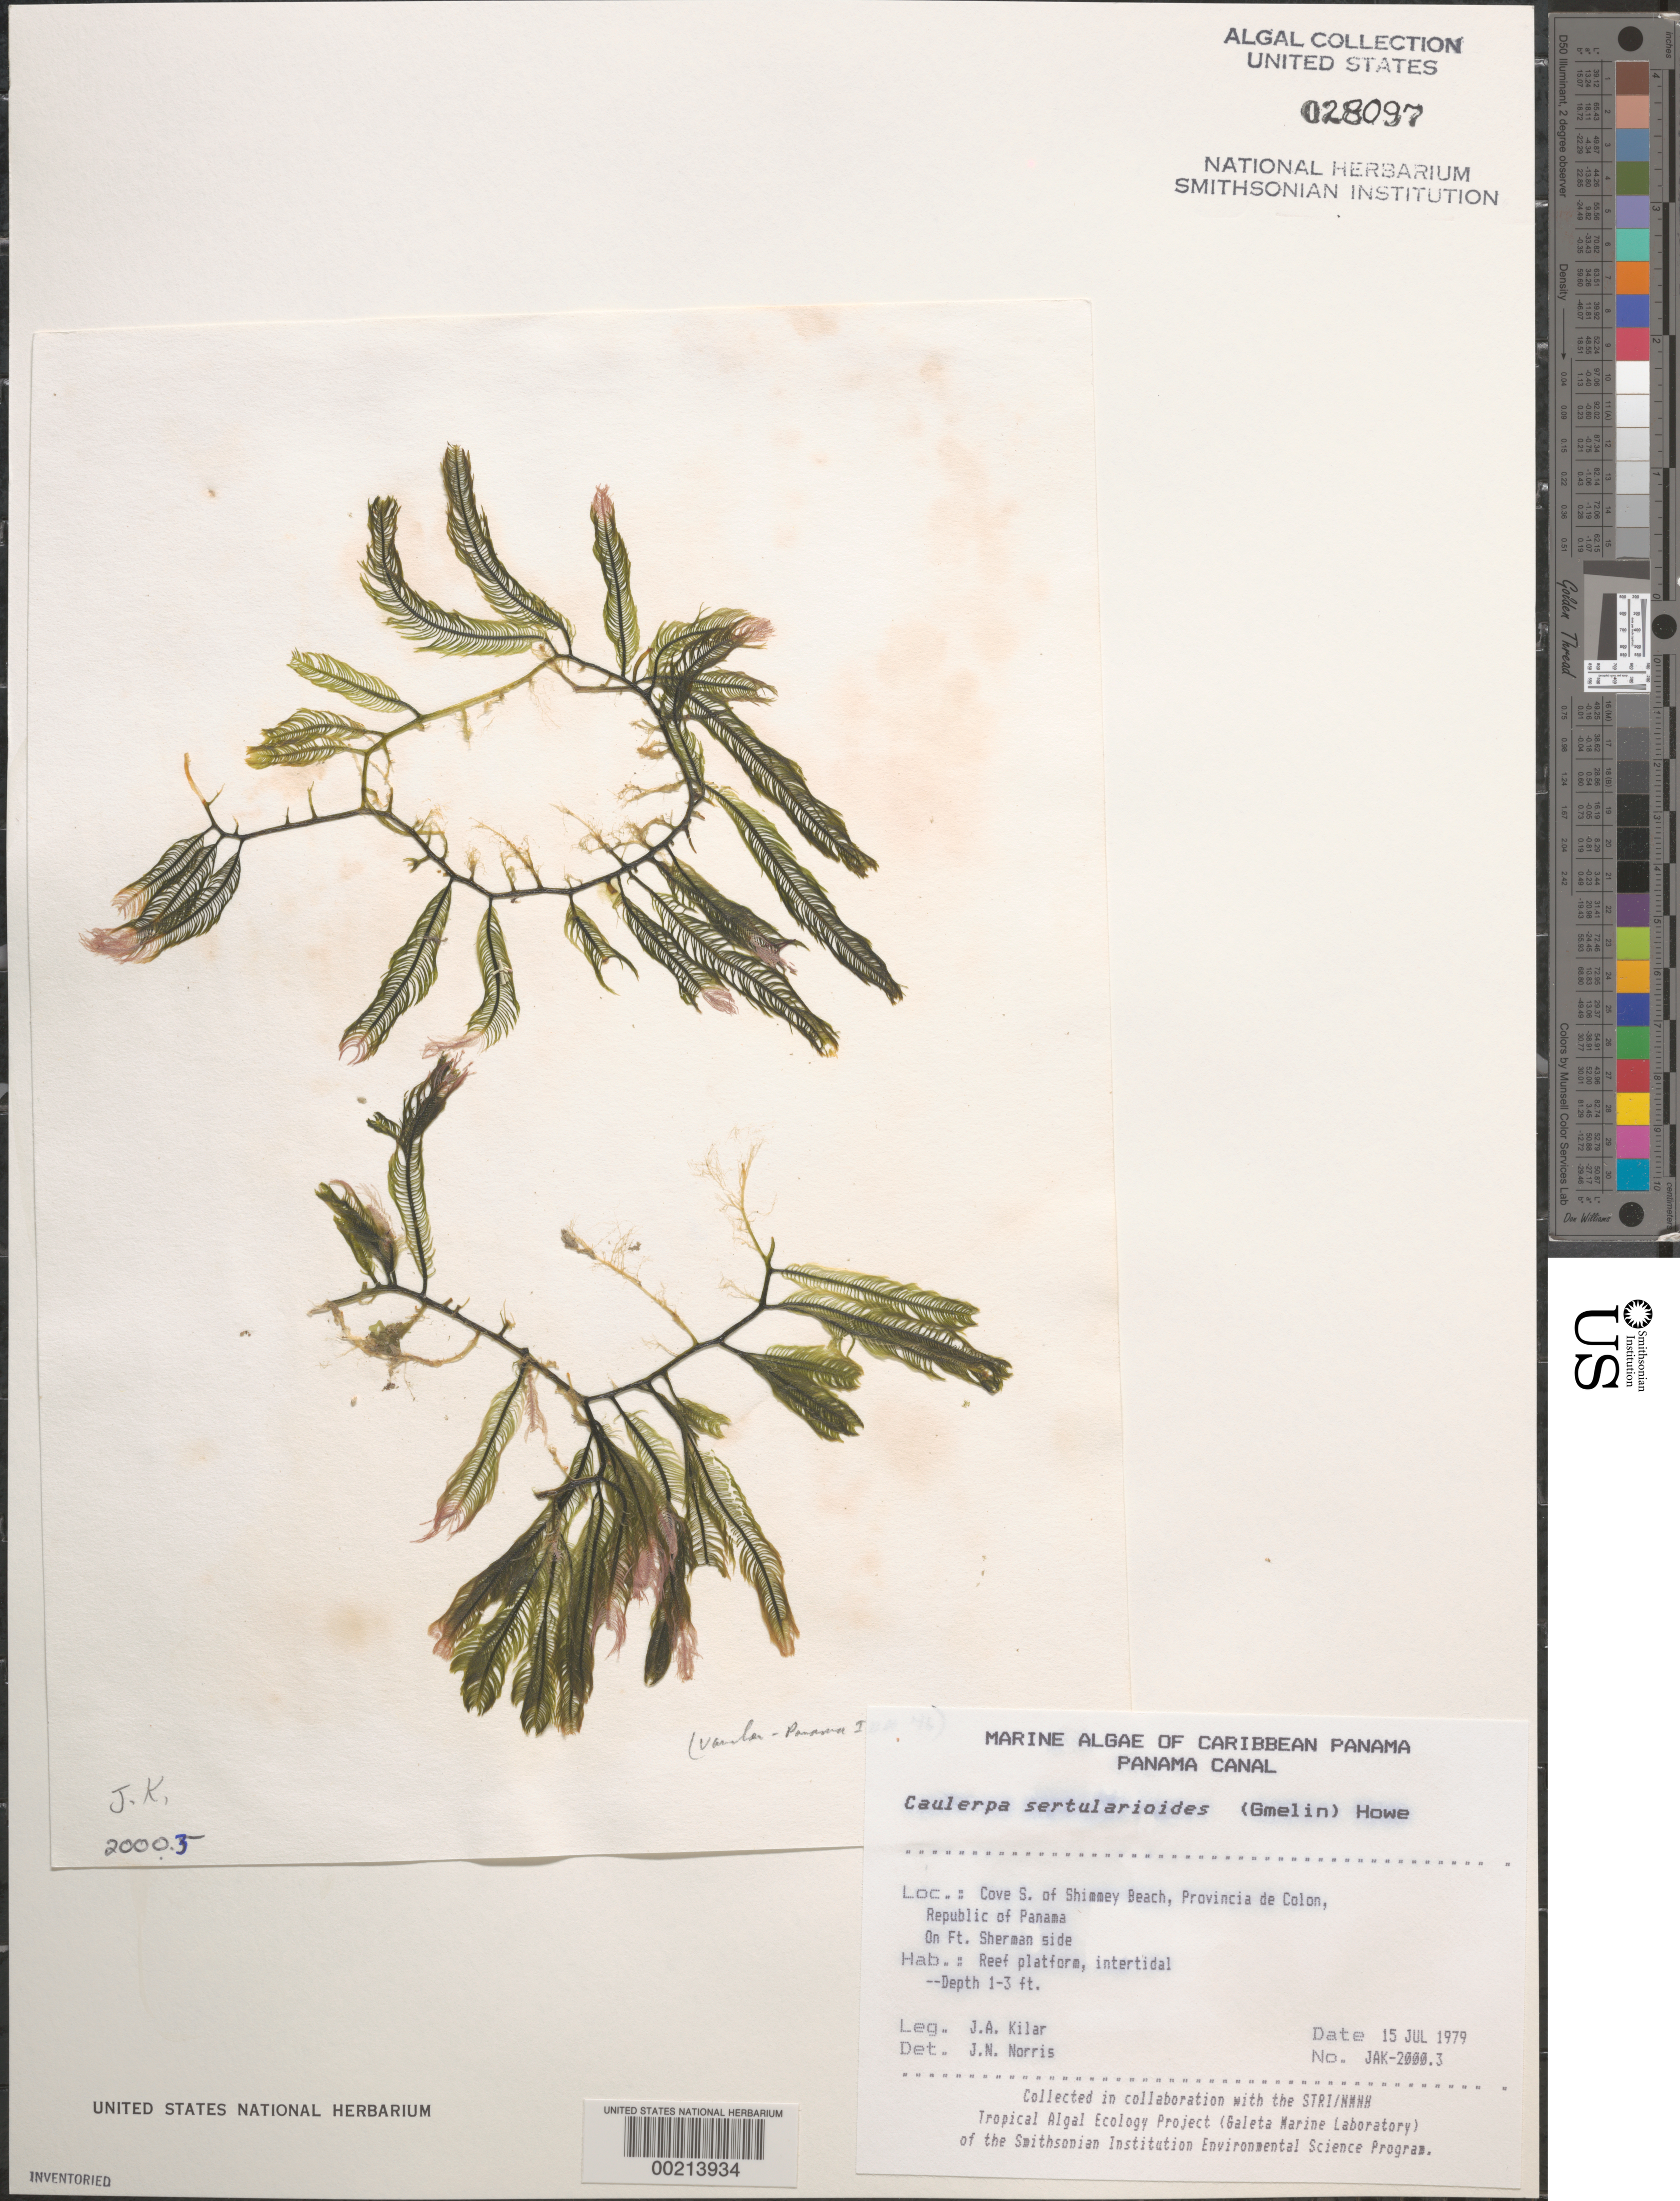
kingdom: Plantae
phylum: Chlorophyta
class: Ulvophyceae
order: Bryopsidales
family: Caulerpaceae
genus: Caulerpa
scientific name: Caulerpa sertularioides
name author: (S.G. Gmel.) M. Howe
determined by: Norris, James N.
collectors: J. A. Kilar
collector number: JAK-2000.3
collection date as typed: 15 Jul 1979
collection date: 1979-07-15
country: Panama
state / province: Colón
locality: Cove south of Shimmey Beach, Fort Sherman side, Panama Canal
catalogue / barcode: US 28097